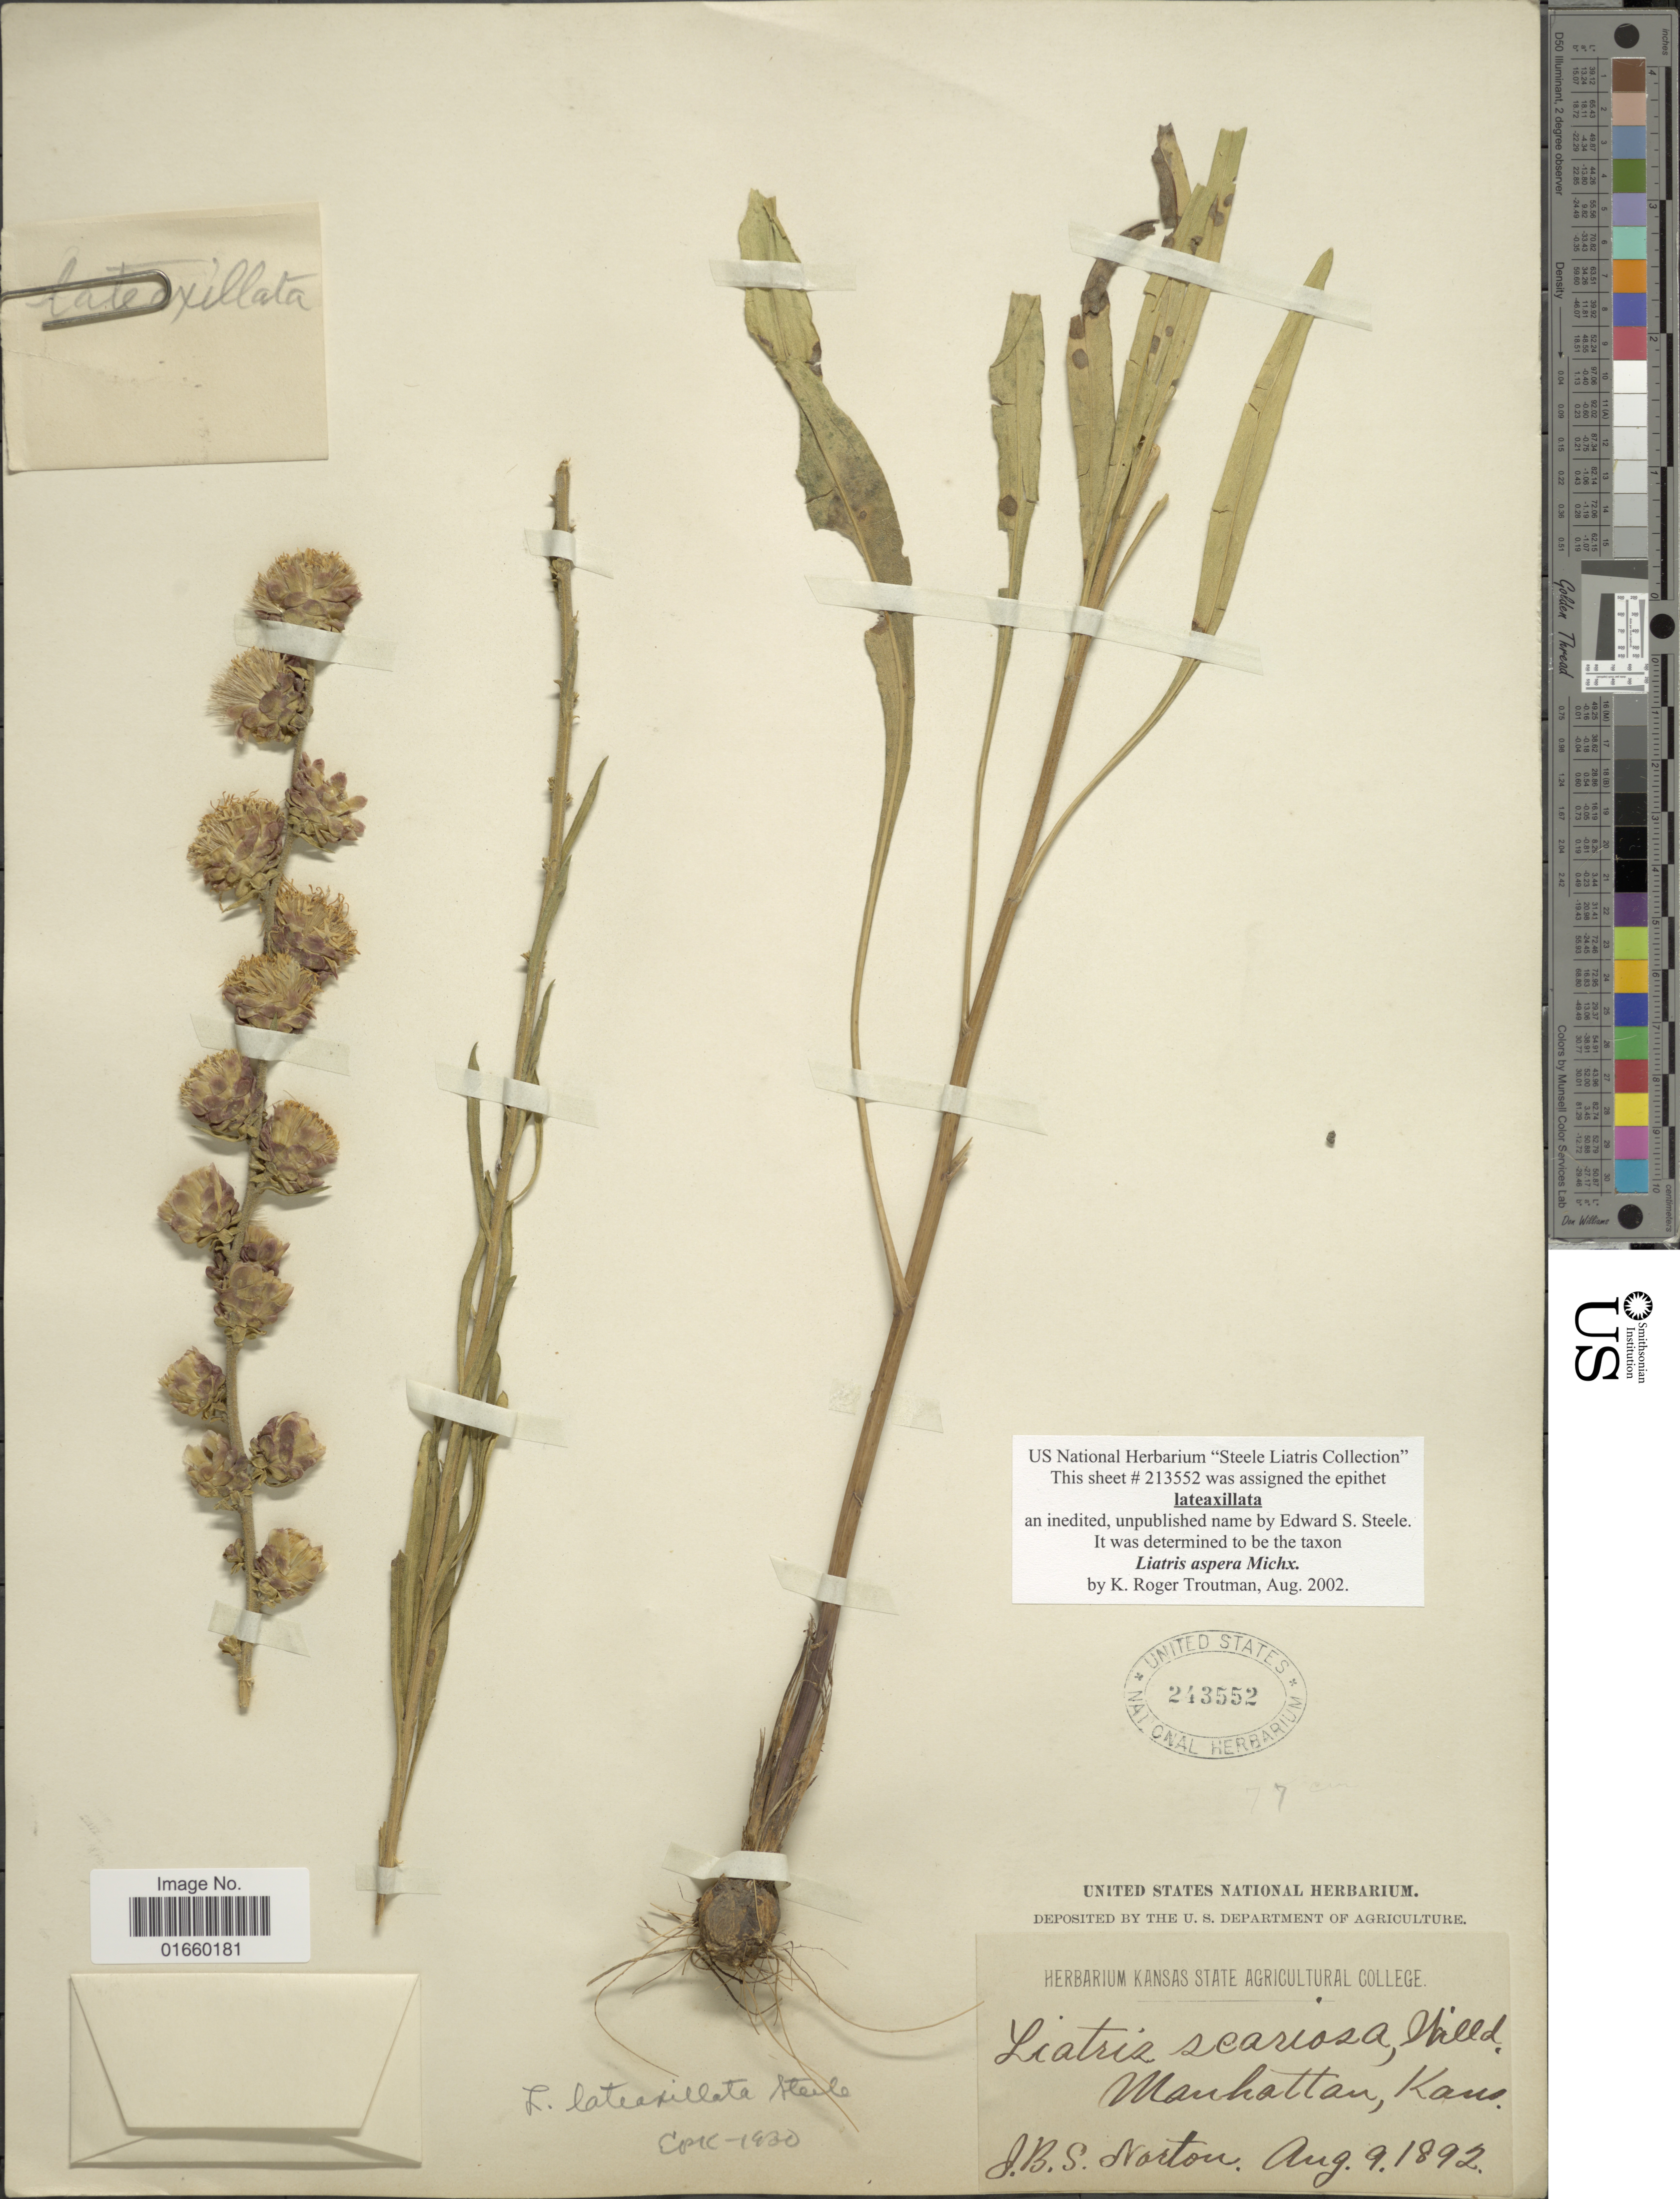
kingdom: Plantae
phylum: Tracheophyta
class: Magnoliopsida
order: Asterales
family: Asteraceae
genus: Liatris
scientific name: Liatris aspera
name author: Michx.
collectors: J. B. S. Norton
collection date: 1892-08-09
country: United States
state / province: Kansas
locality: Manhattan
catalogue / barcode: US 243552